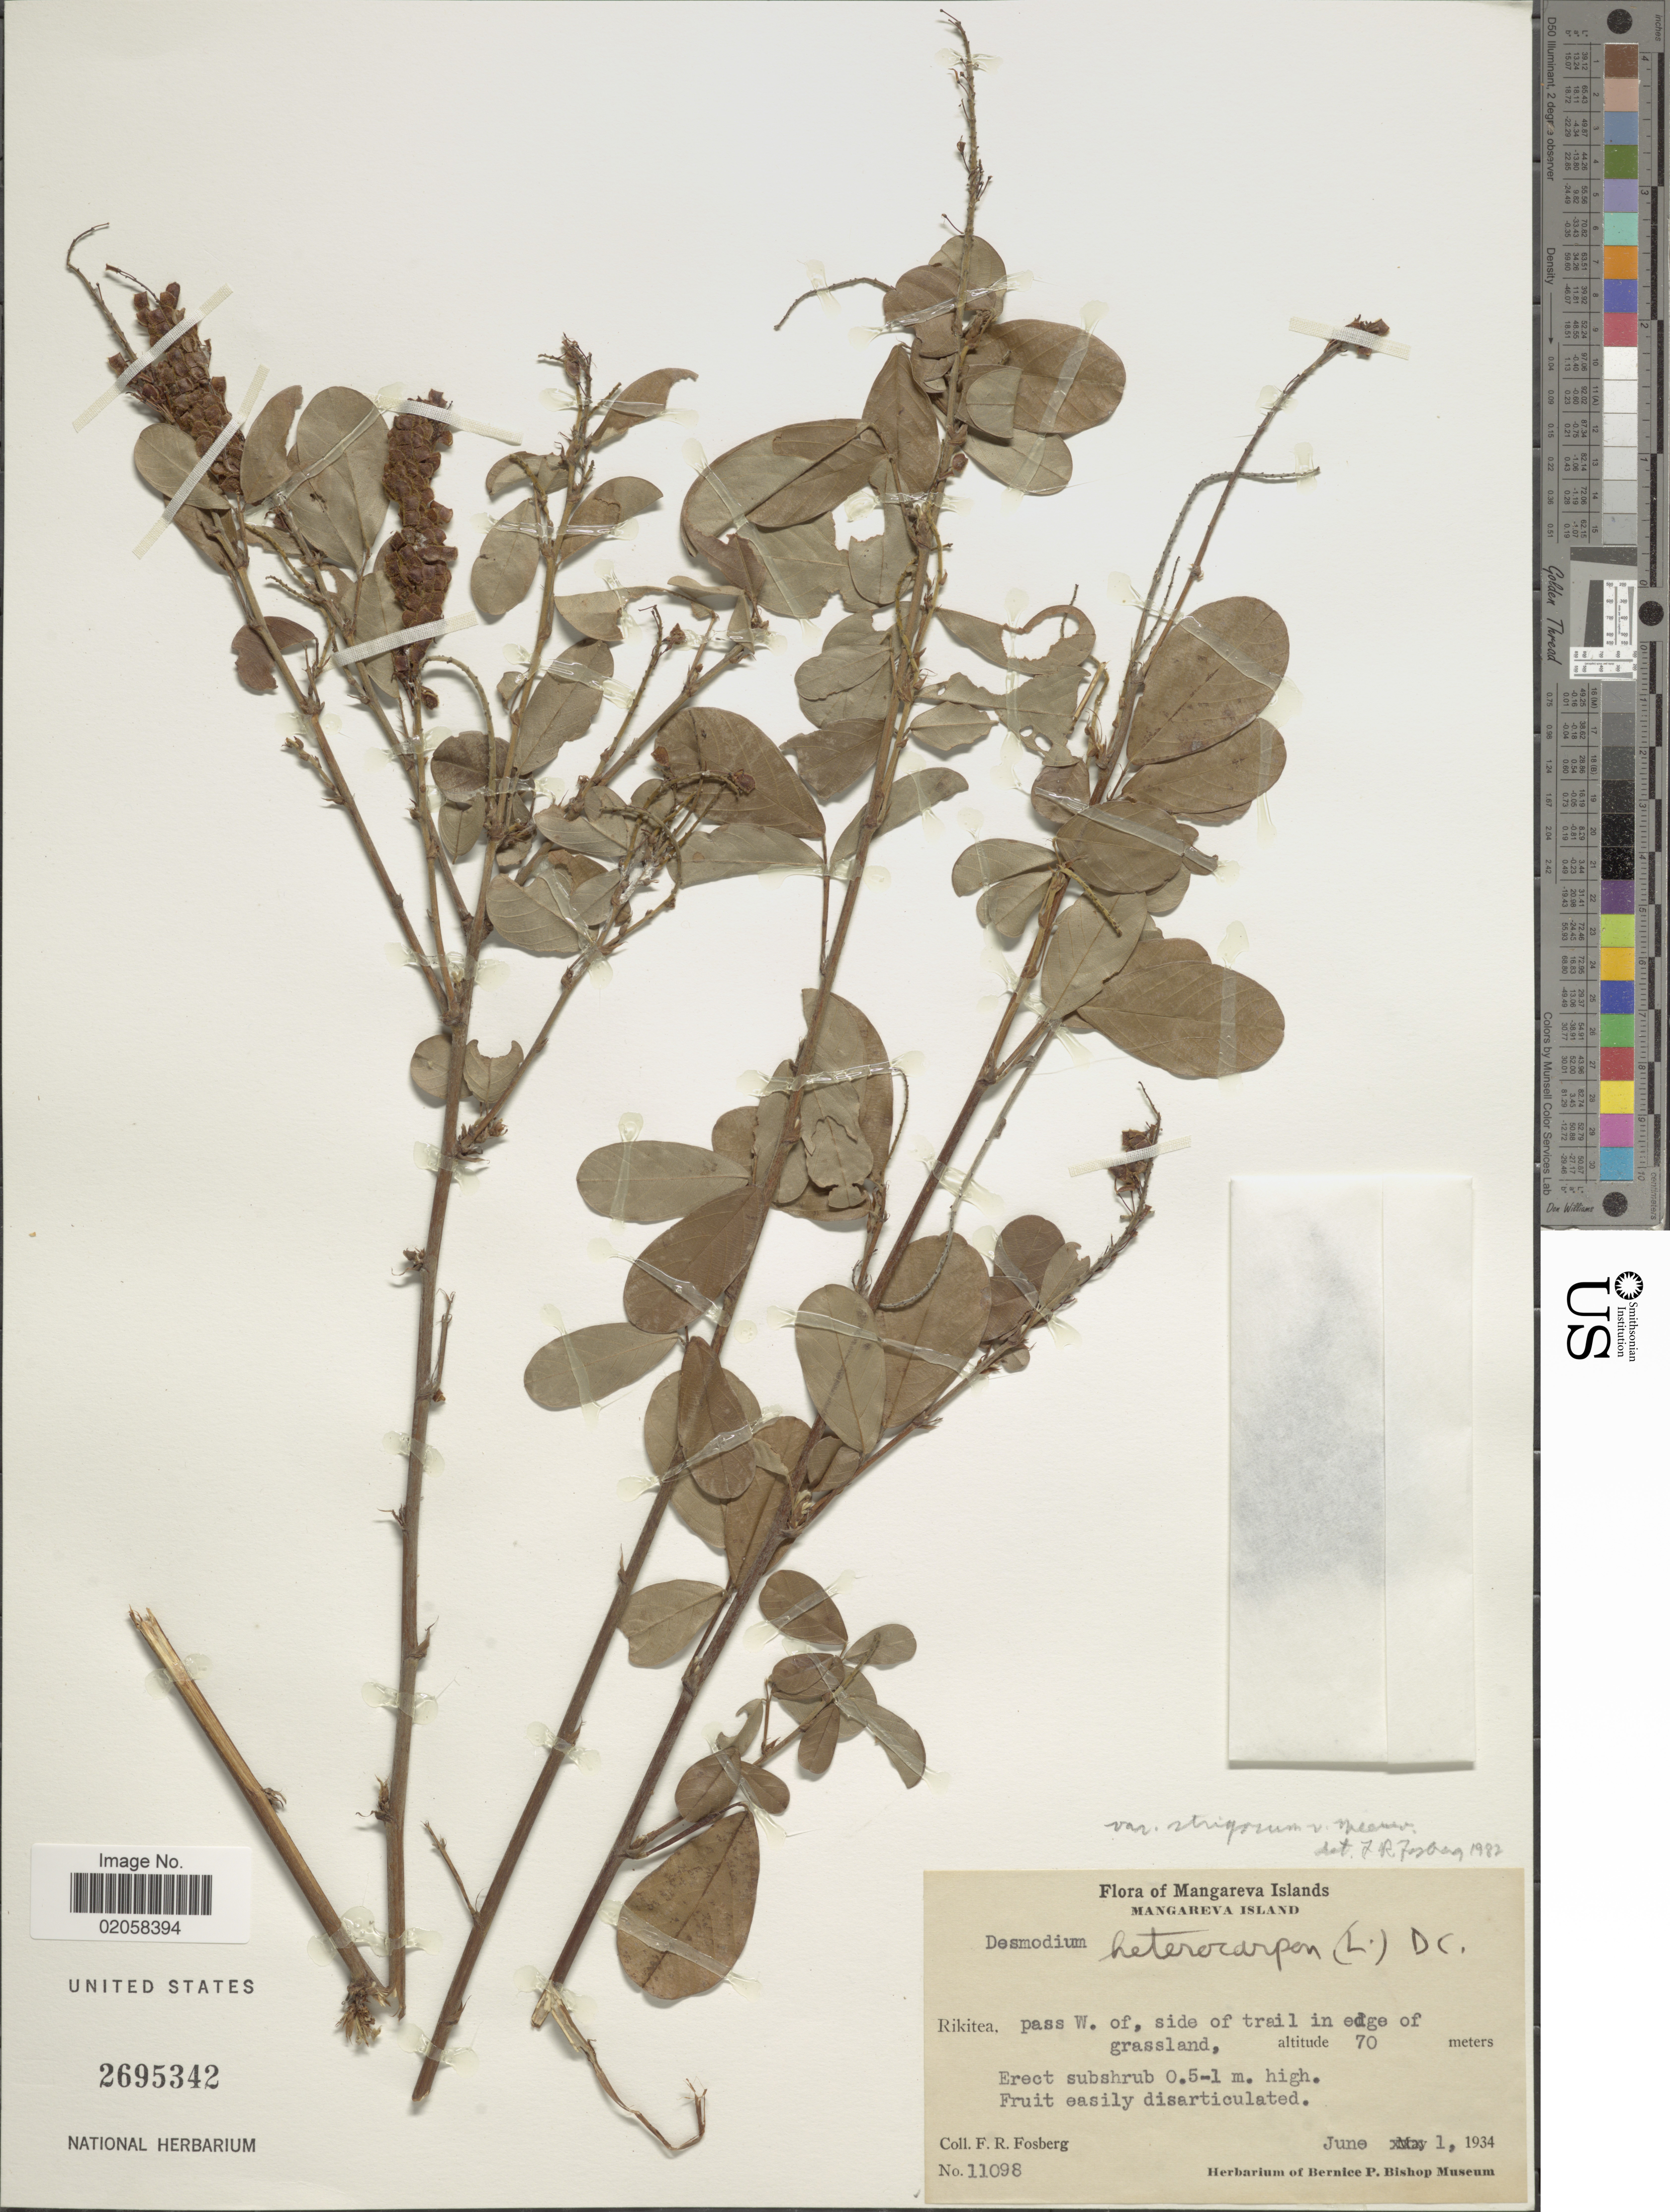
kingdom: Plantae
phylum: Tracheophyta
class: Magnoliopsida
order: Fabales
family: Fabaceae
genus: Grona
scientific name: Grona heterocarpos var. strigosa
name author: (Meeuwen) H. Ohashi & K. Ohashi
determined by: Strong, Mark T., (BOT), Smithsonian Institution - National Museum of Natural History (UNITED STATES)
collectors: F. R. Fosberg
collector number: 11098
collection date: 1934-06-01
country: French Polynesia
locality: Mangareva Islands, Rikitea, pass W. of side of trail in edge of grassland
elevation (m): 70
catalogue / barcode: US 2695342